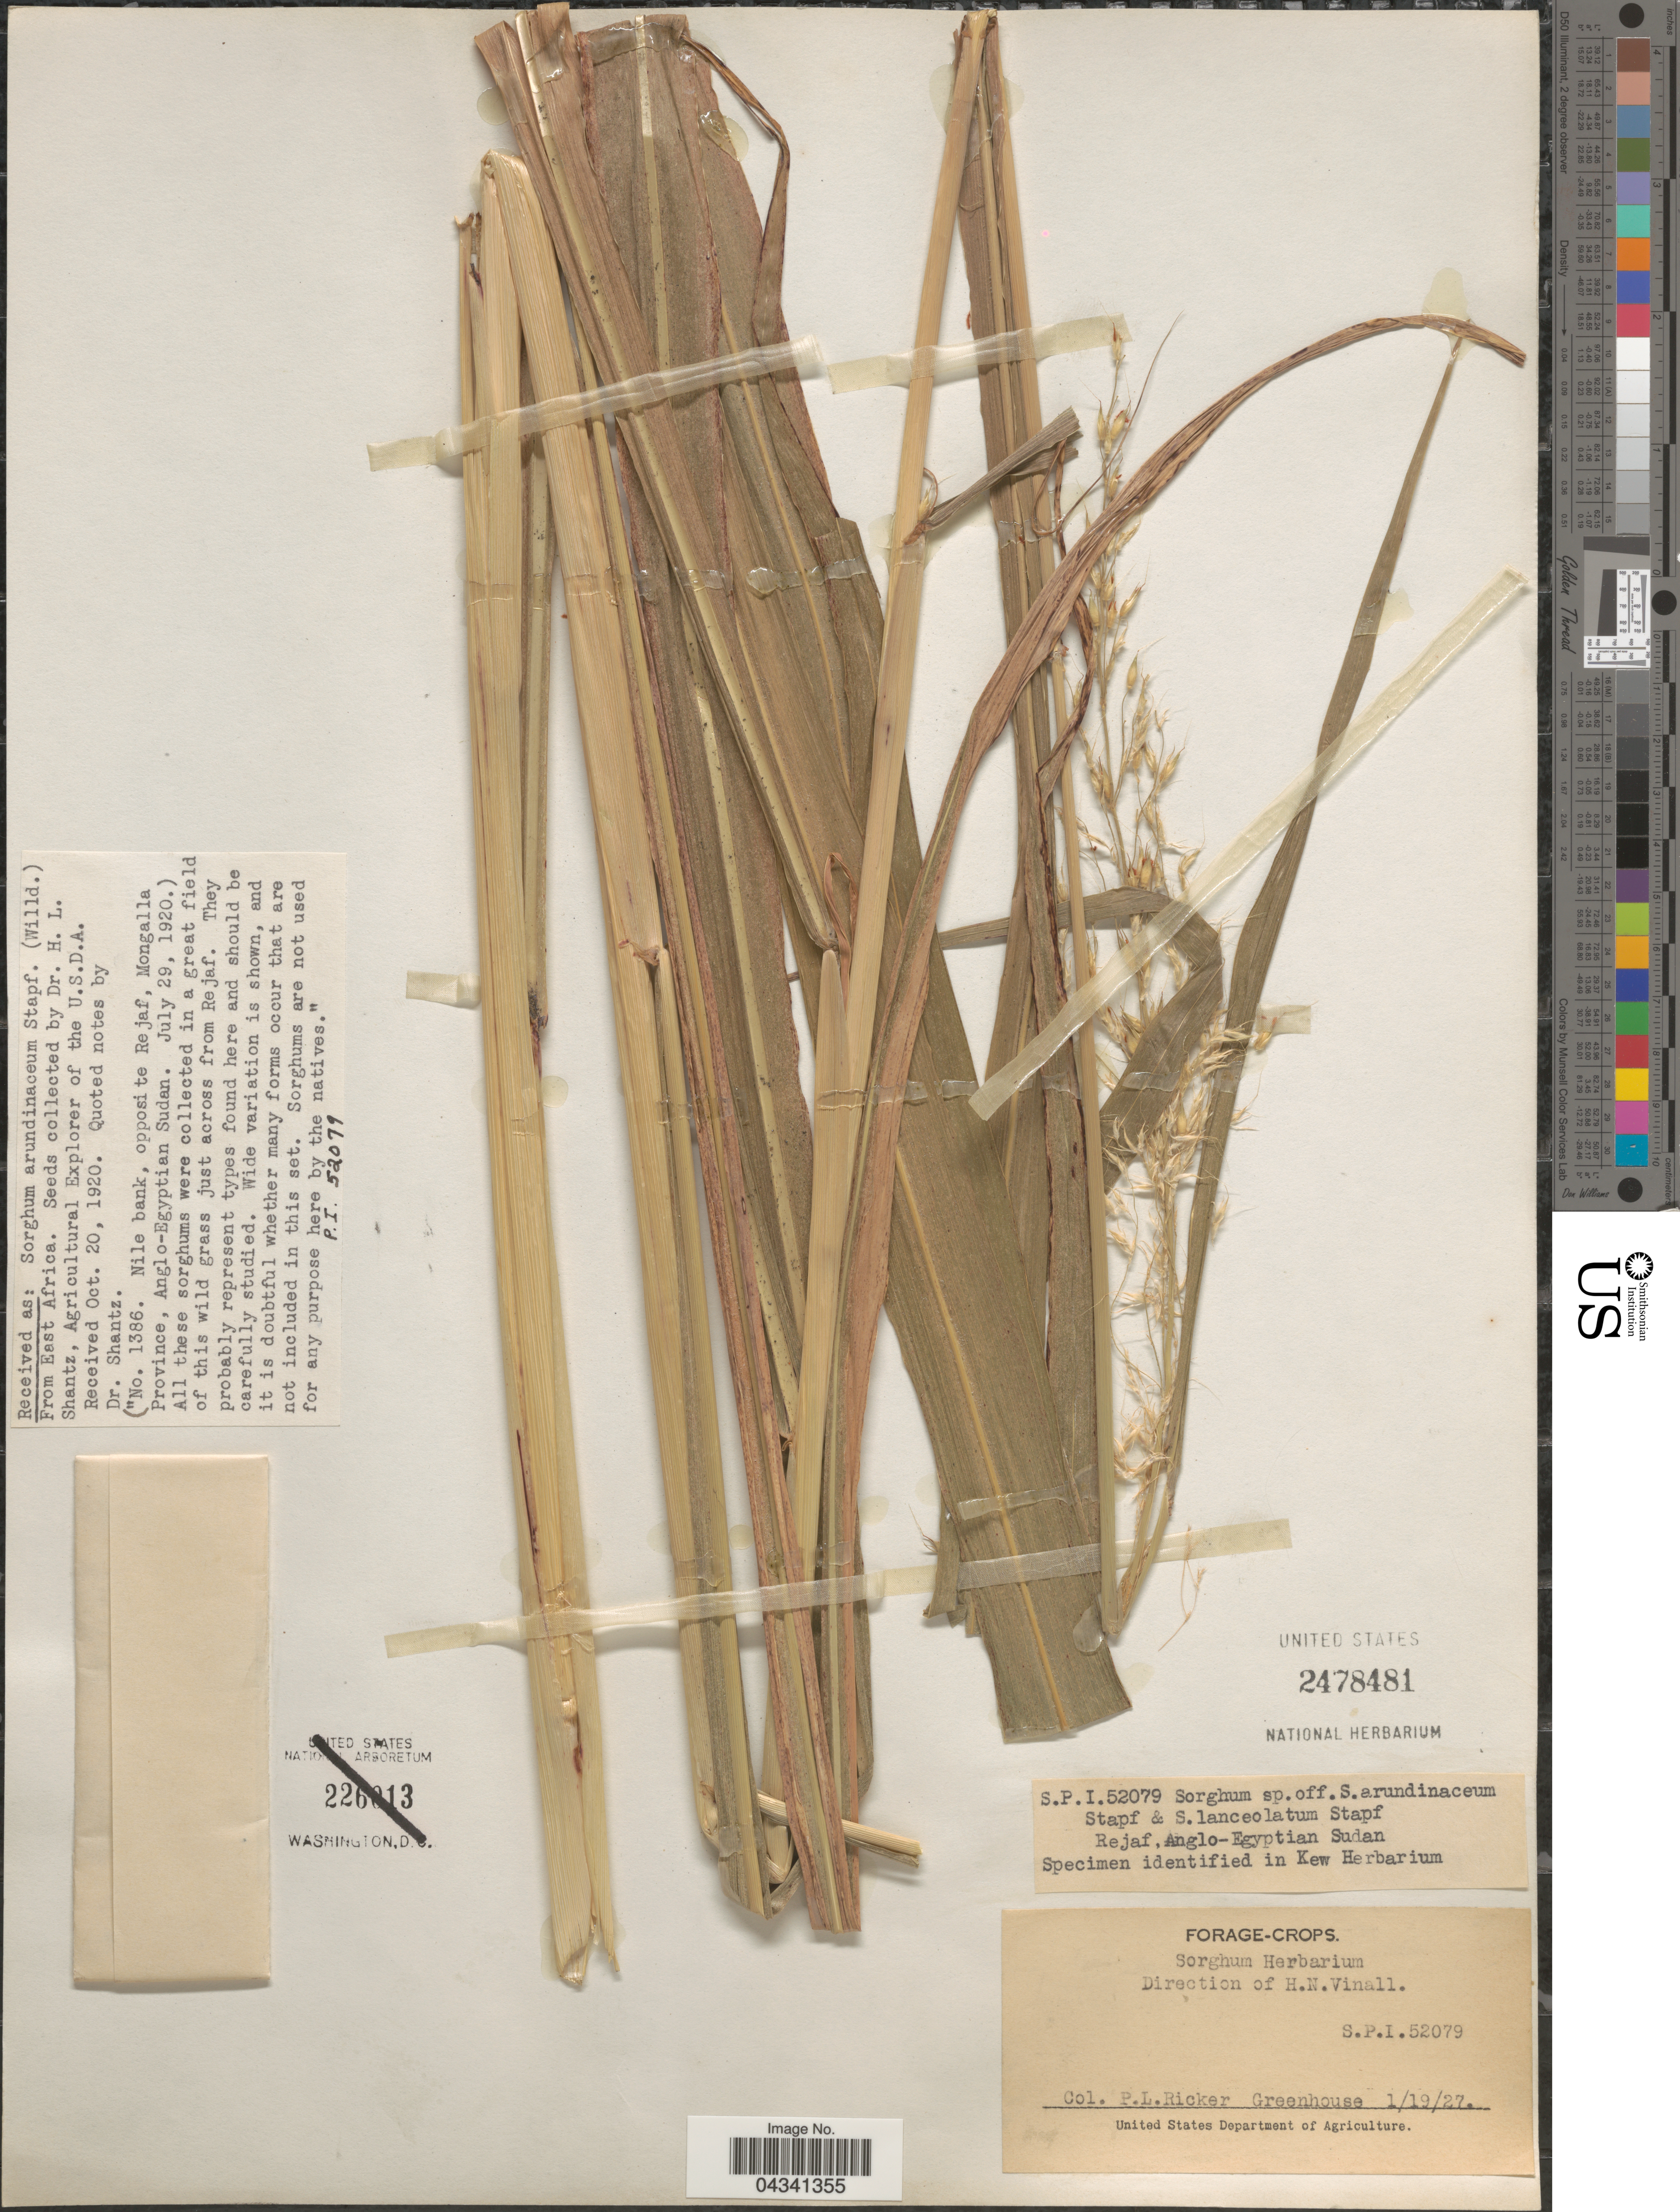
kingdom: Plantae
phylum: Tracheophyta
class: Liliopsida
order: Poales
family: Poaceae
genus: Sorghum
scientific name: Sorghum arundinaceum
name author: (Desv.) Stapf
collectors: P. Ricker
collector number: S.P.I. 52079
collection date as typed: Transcribed d/m/y: 19/1/27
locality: Greenhouse.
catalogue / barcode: US 2478481